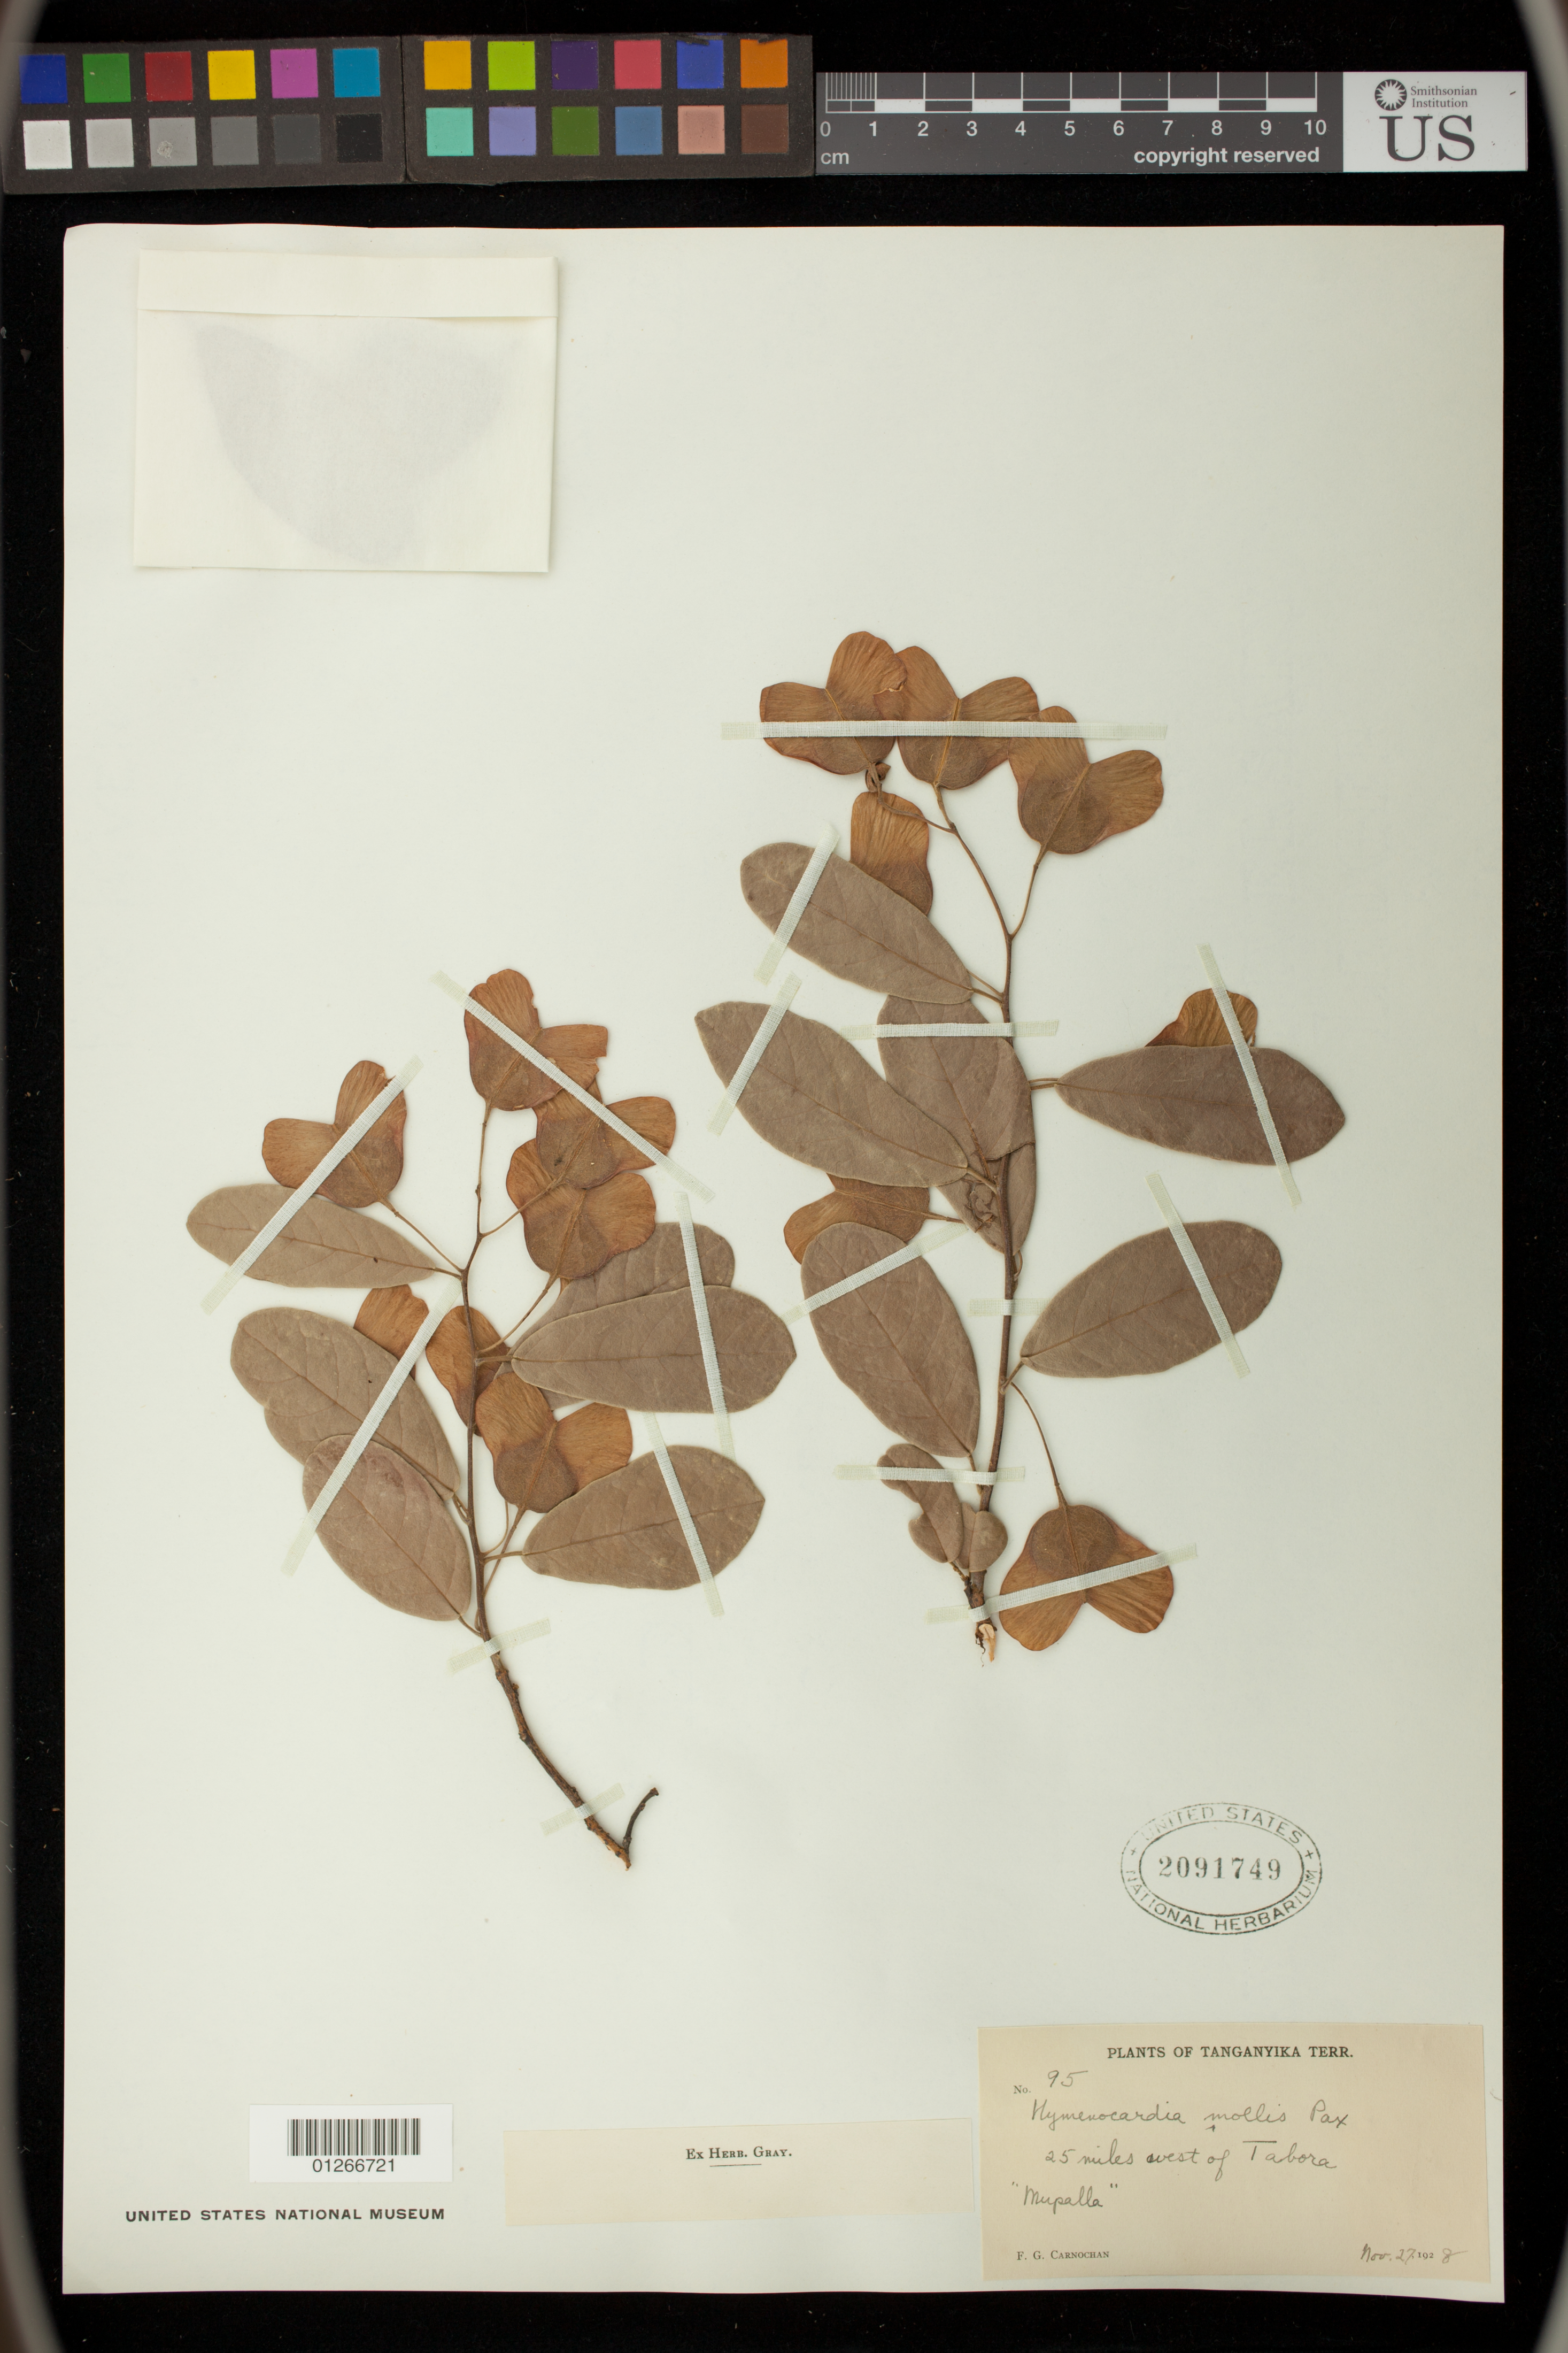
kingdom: Plantae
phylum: Tracheophyta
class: Magnoliopsida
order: Malpighiales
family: Phyllanthaceae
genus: Hymenocardia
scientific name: Hymenocardia mollis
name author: Pax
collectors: F. Carnochan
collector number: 95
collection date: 1928-11-27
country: Tanzania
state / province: Tabora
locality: Tanganyika Territory, 25 miles west of Tabora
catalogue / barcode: US 2091749